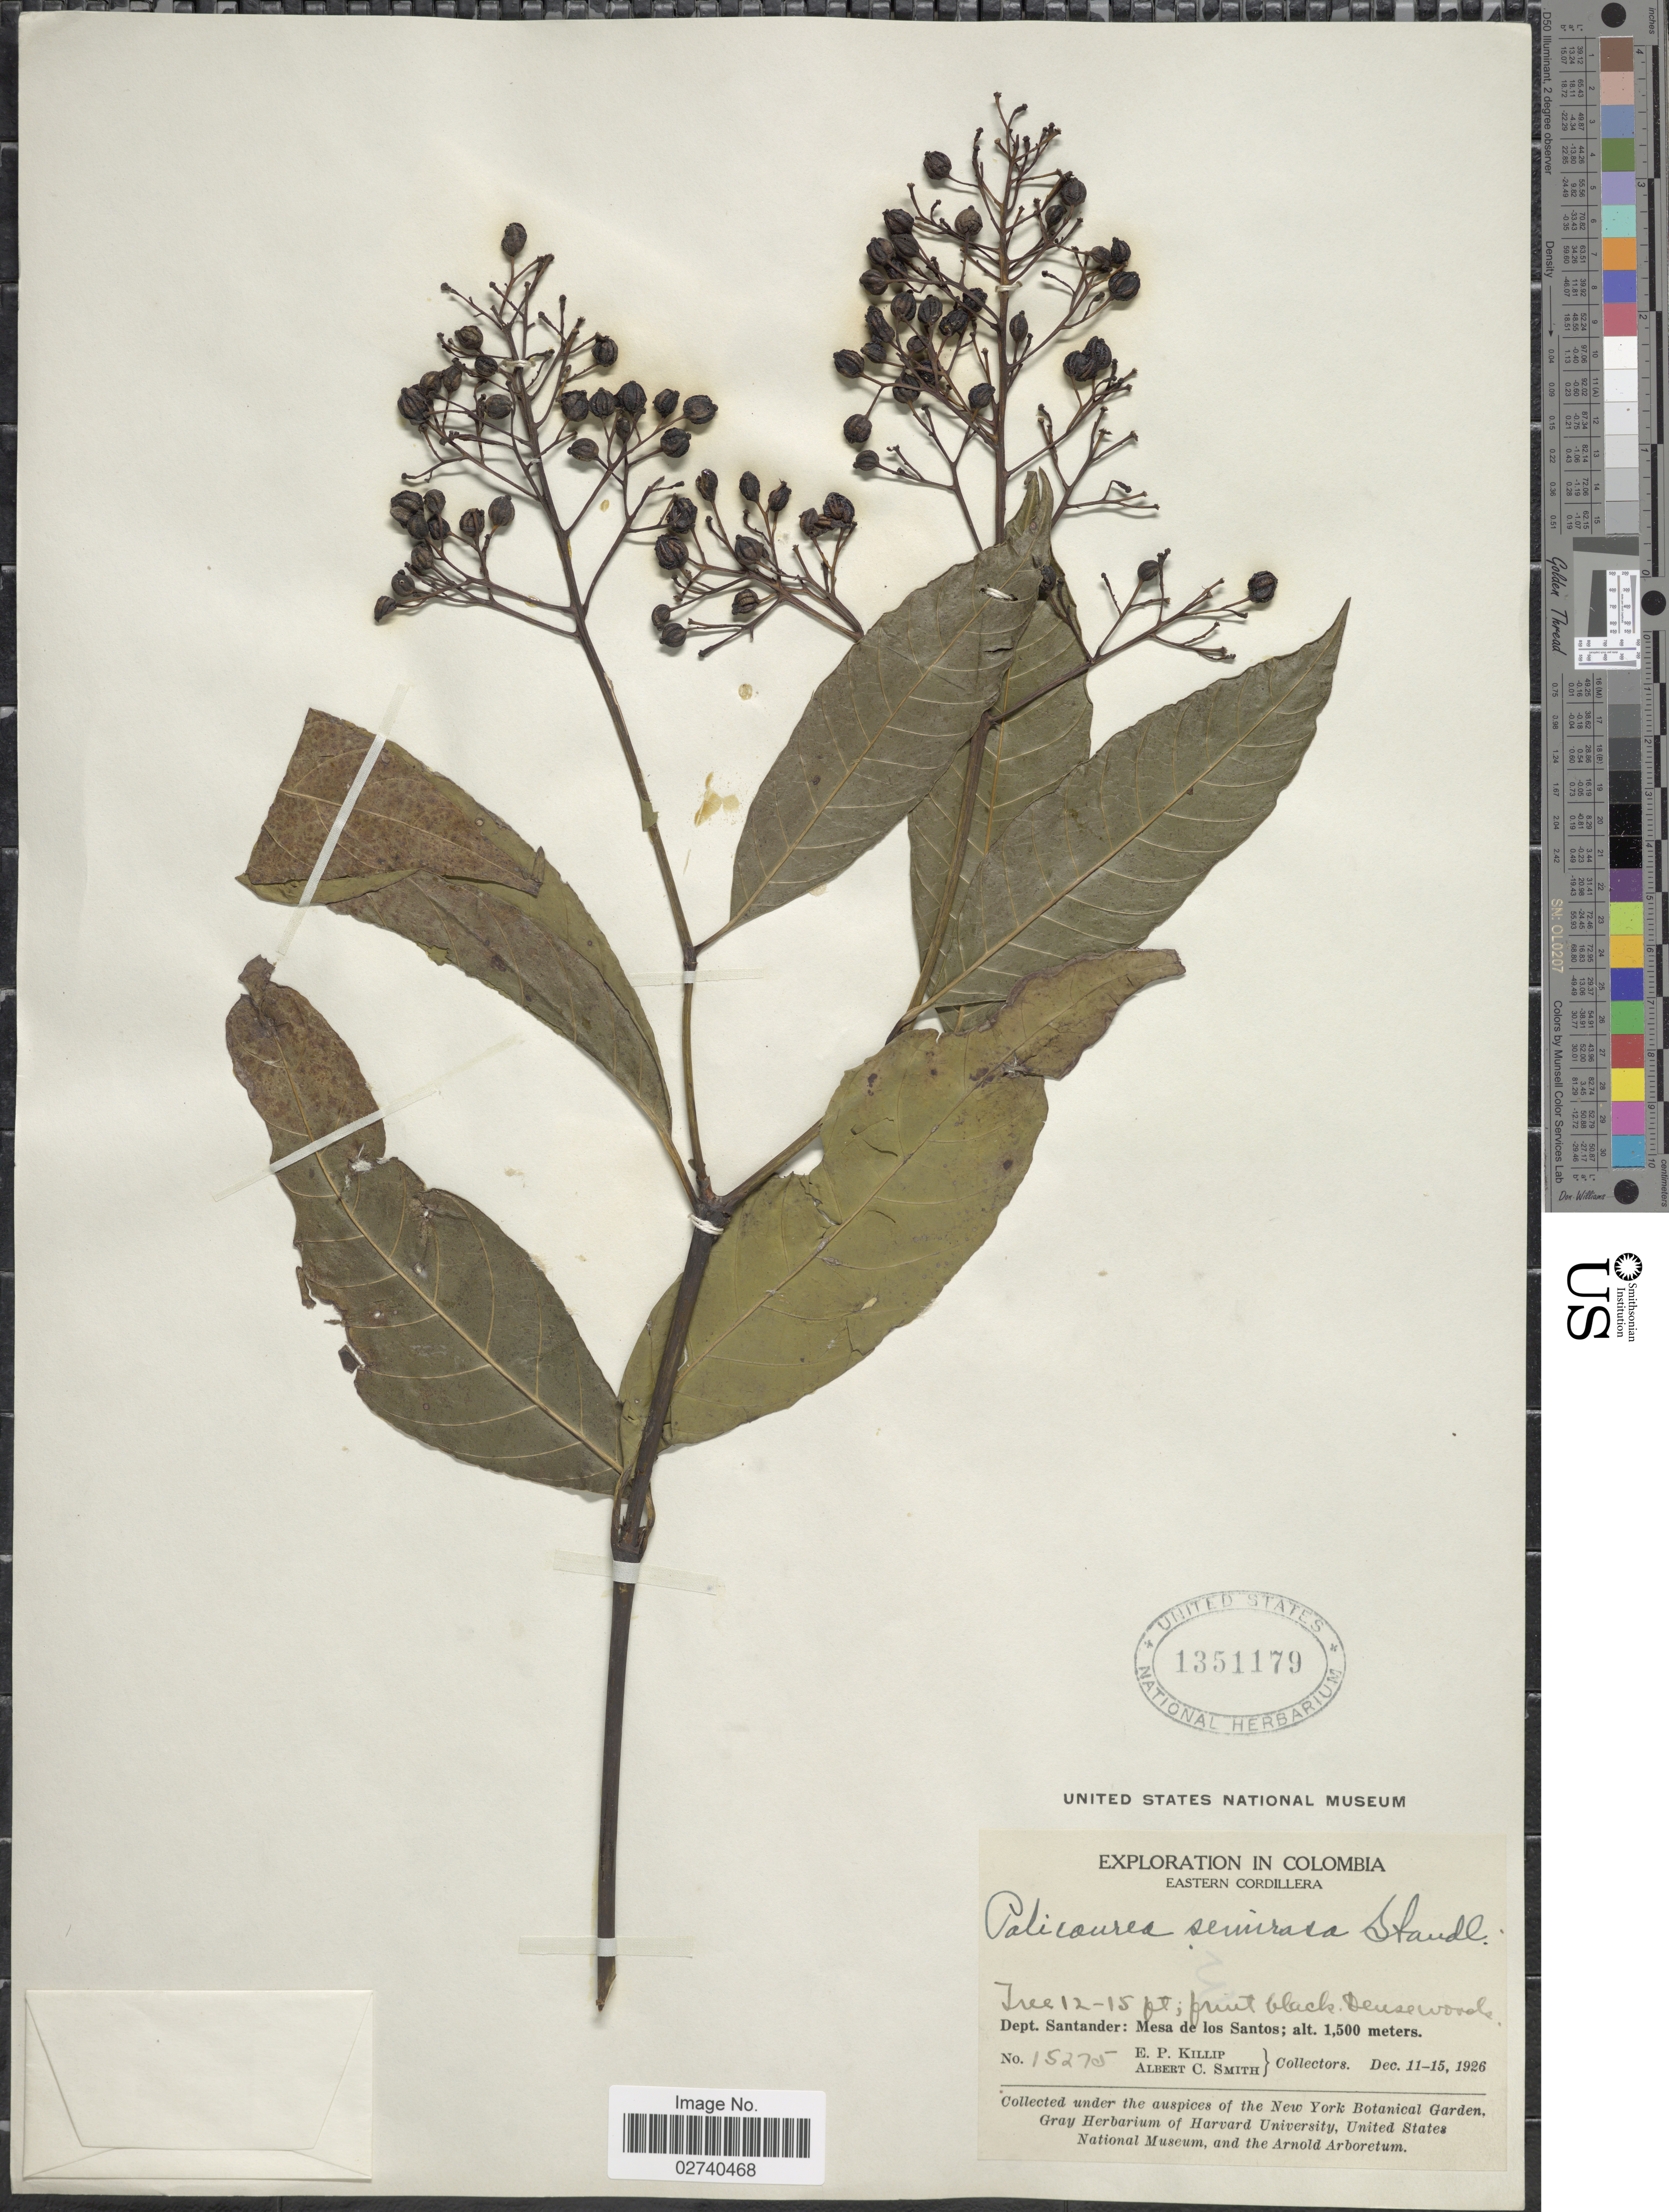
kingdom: Plantae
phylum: Tracheophyta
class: Magnoliopsida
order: Gentianales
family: Rubiaceae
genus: Palicourea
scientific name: Palicourea semirasa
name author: Standl.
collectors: E. P. Killip & A. C. Smith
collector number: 15275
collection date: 1926-12-11/1926-12-15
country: Colombia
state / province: Santander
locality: Eastern Cordillera. Dept. Santander: Mesa de los Santos.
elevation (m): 1500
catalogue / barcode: US 1351179